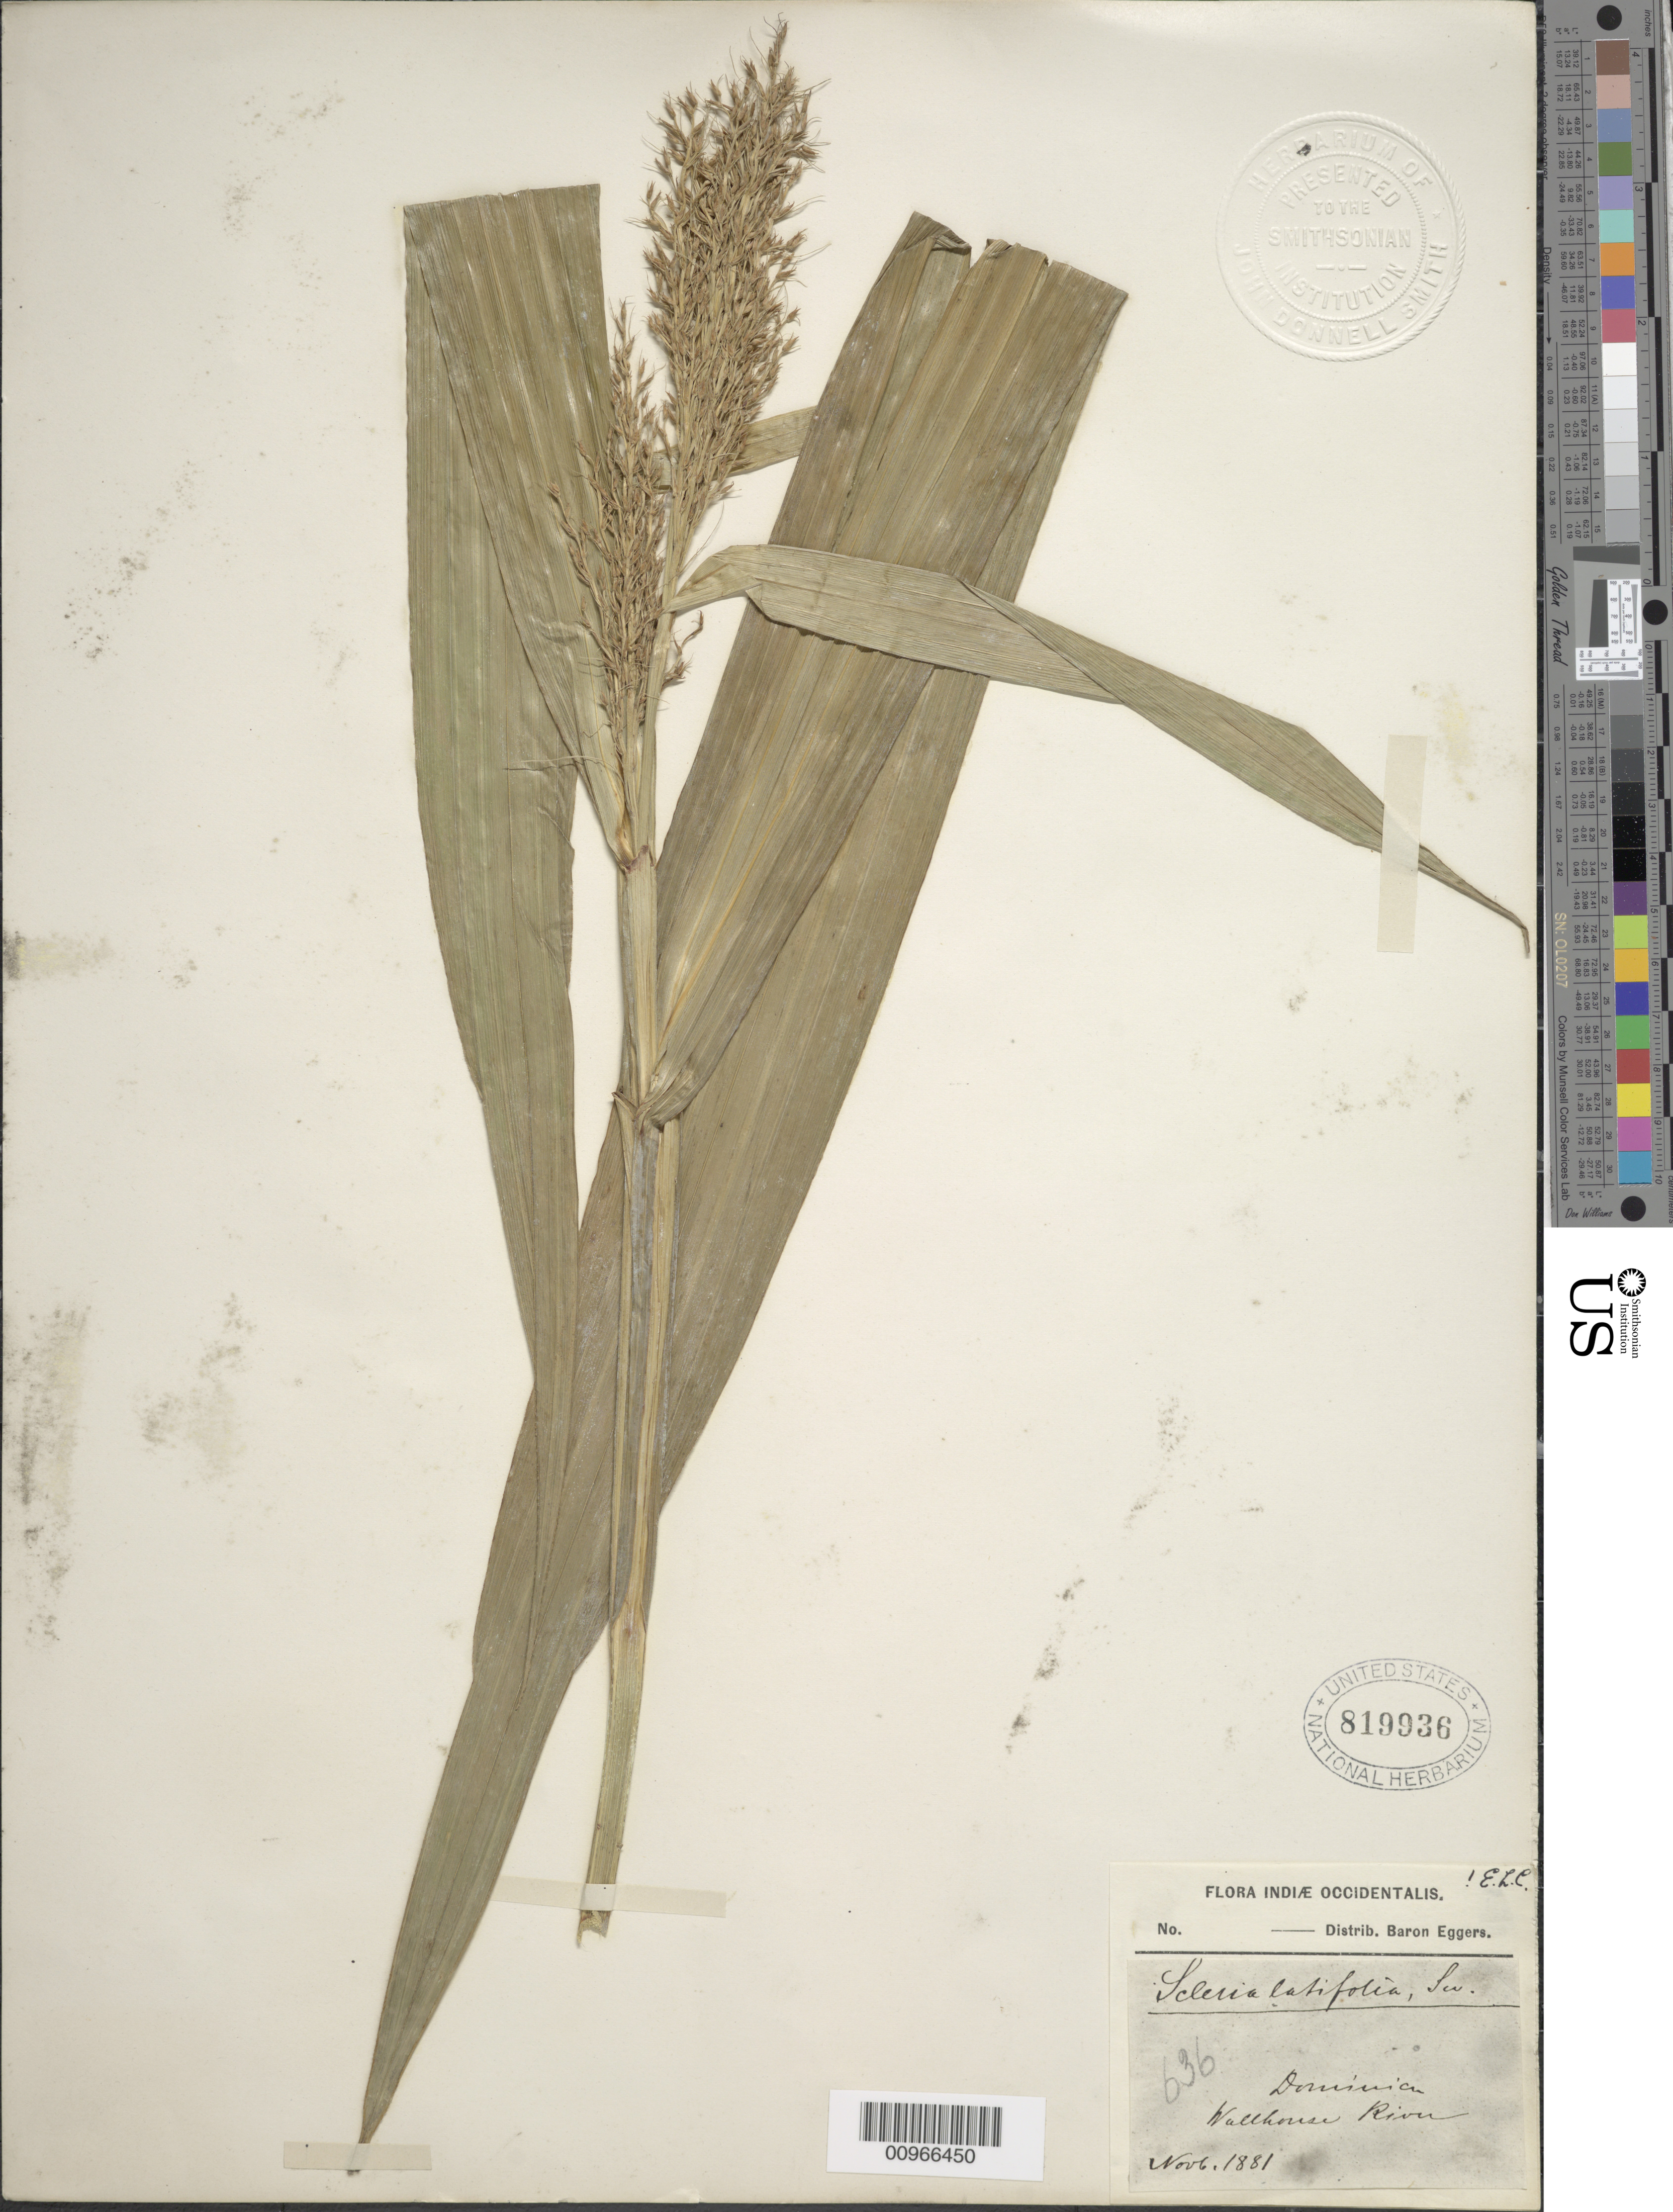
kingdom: Plantae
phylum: Tracheophyta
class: Liliopsida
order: Poales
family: Cyperaceae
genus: Scleria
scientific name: Scleria latifolia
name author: Sw.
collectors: H. F. A. von Eggers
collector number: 636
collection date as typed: Nov 1881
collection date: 1881-11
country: Dominica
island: Dominica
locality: Wallhouse River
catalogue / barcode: US 819936